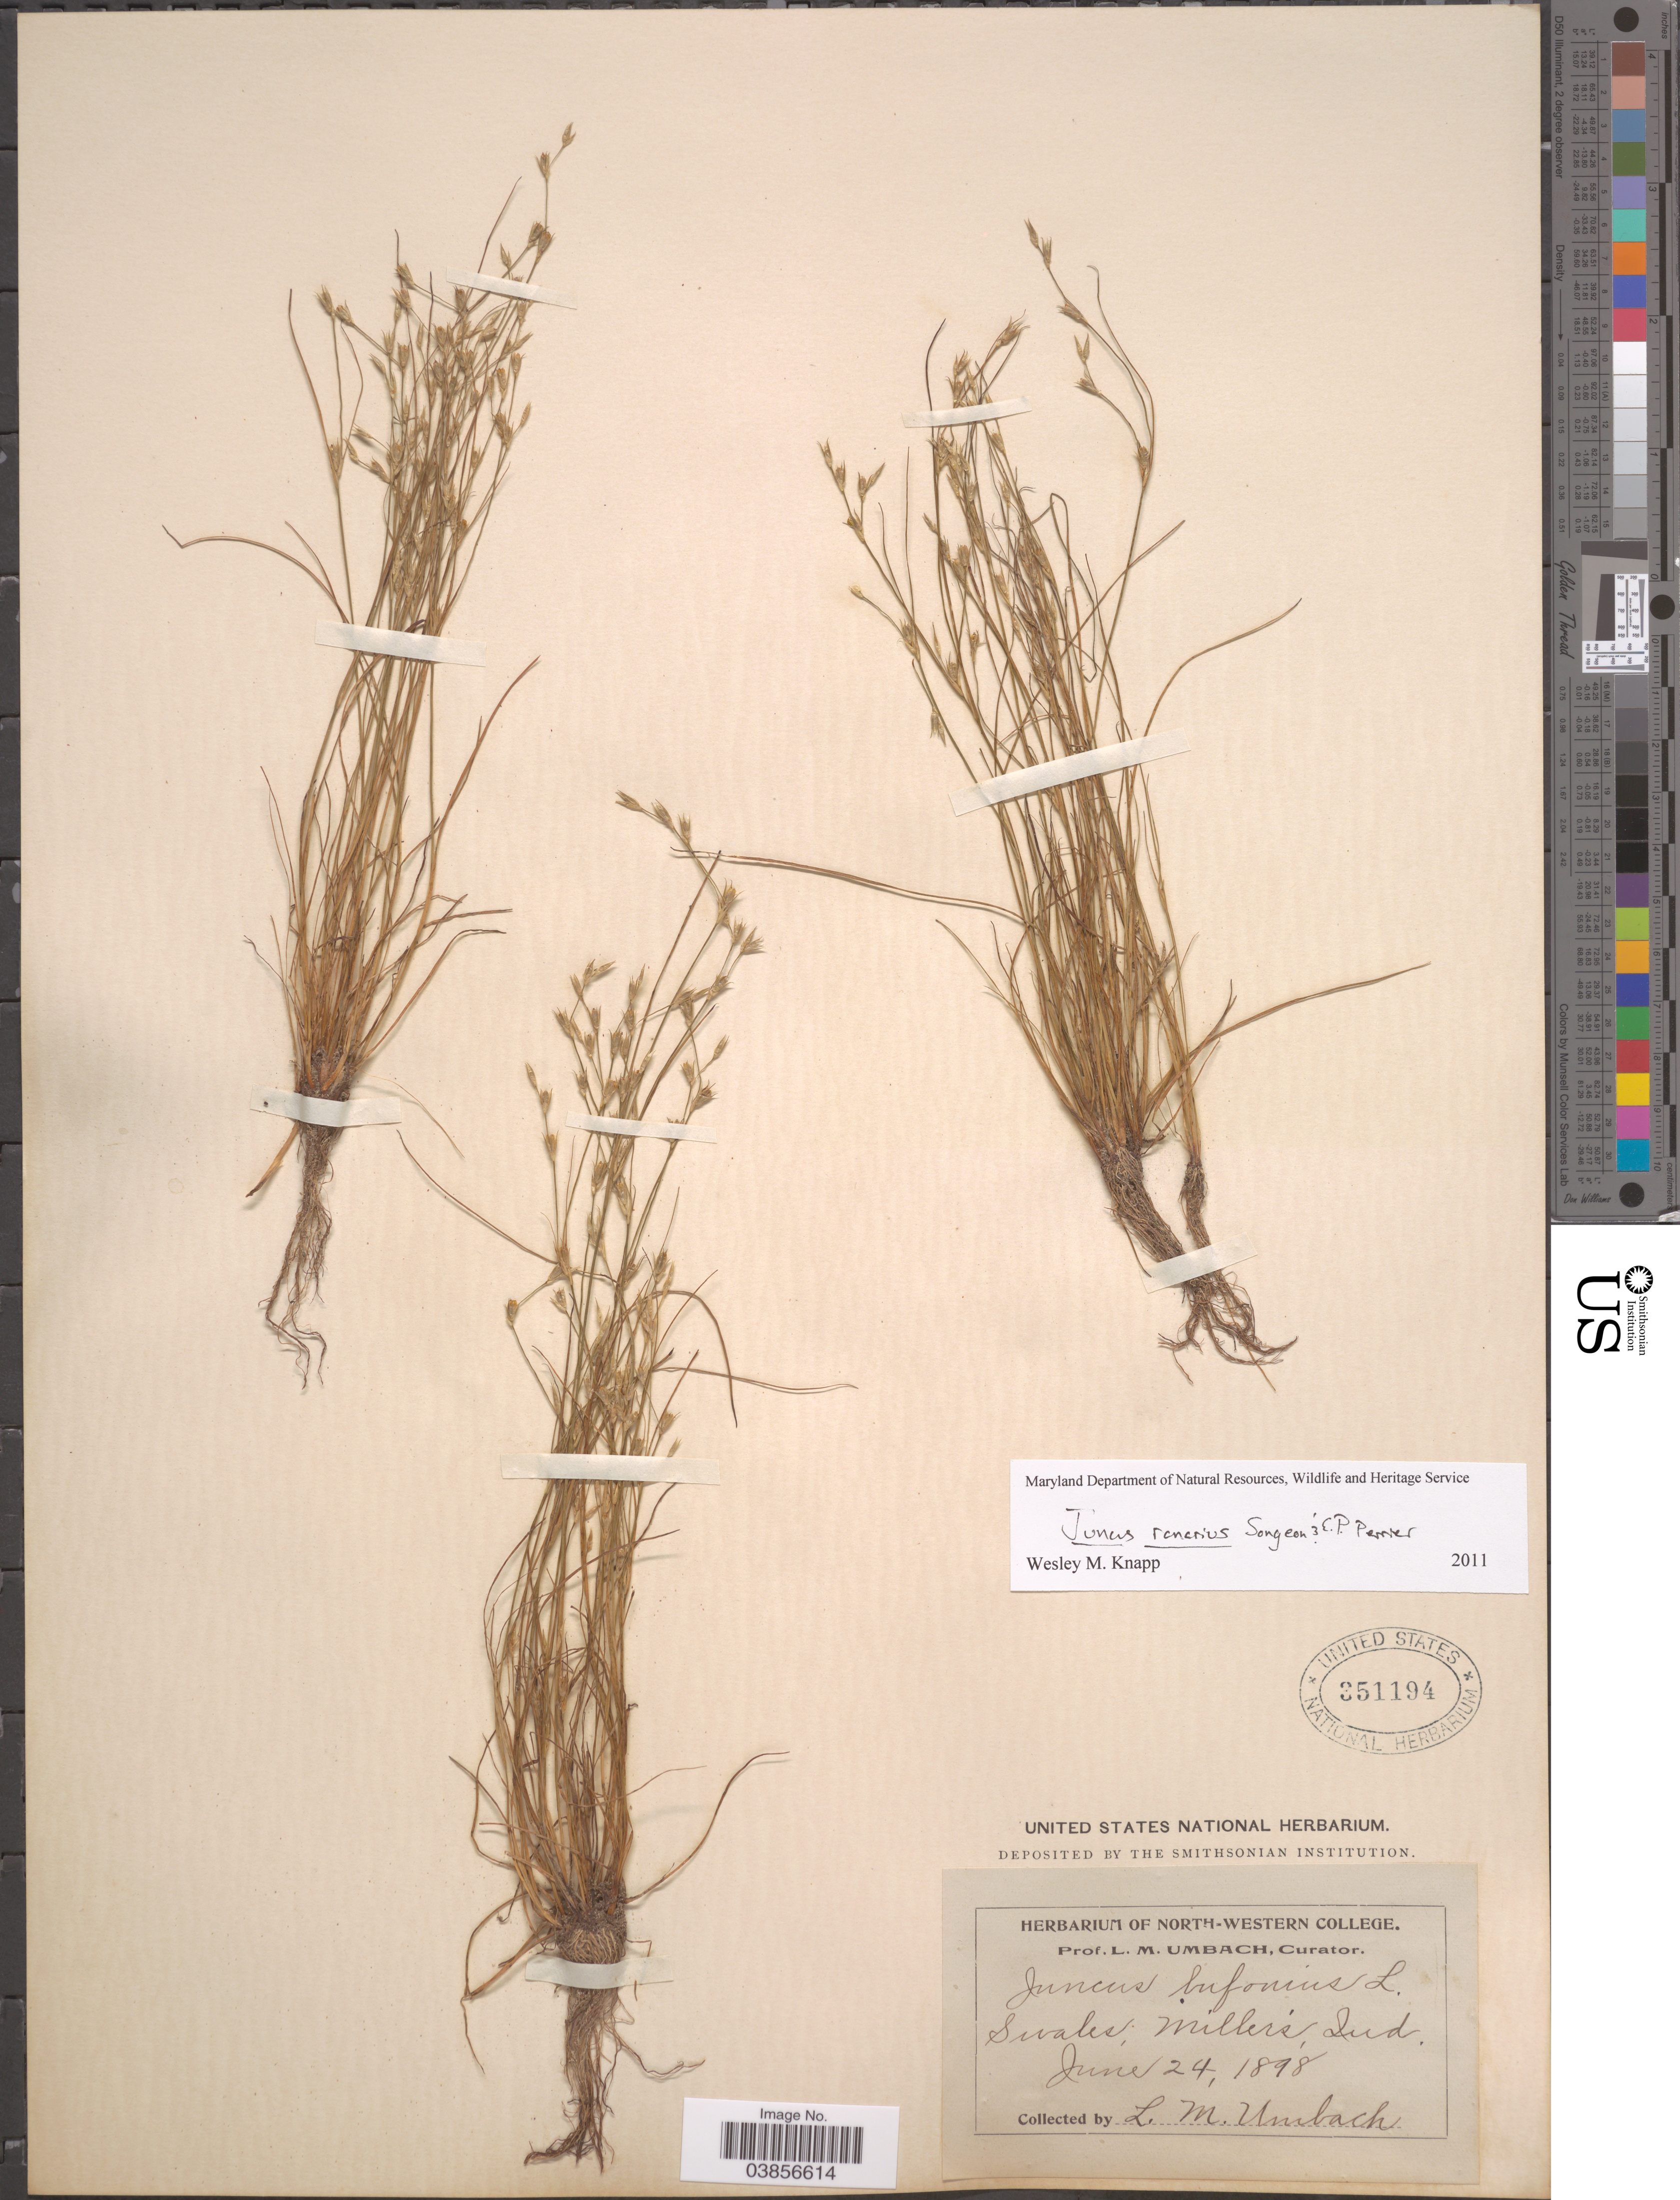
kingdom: Plantae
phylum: Tracheophyta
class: Liliopsida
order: Poales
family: Juncaceae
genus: Juncus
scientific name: Juncus ranarius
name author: Songeon & E.P. Perrier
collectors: L. M. Umbach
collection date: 1898-06-24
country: United States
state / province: Indiana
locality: Swales, Miller's.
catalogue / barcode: US 351194